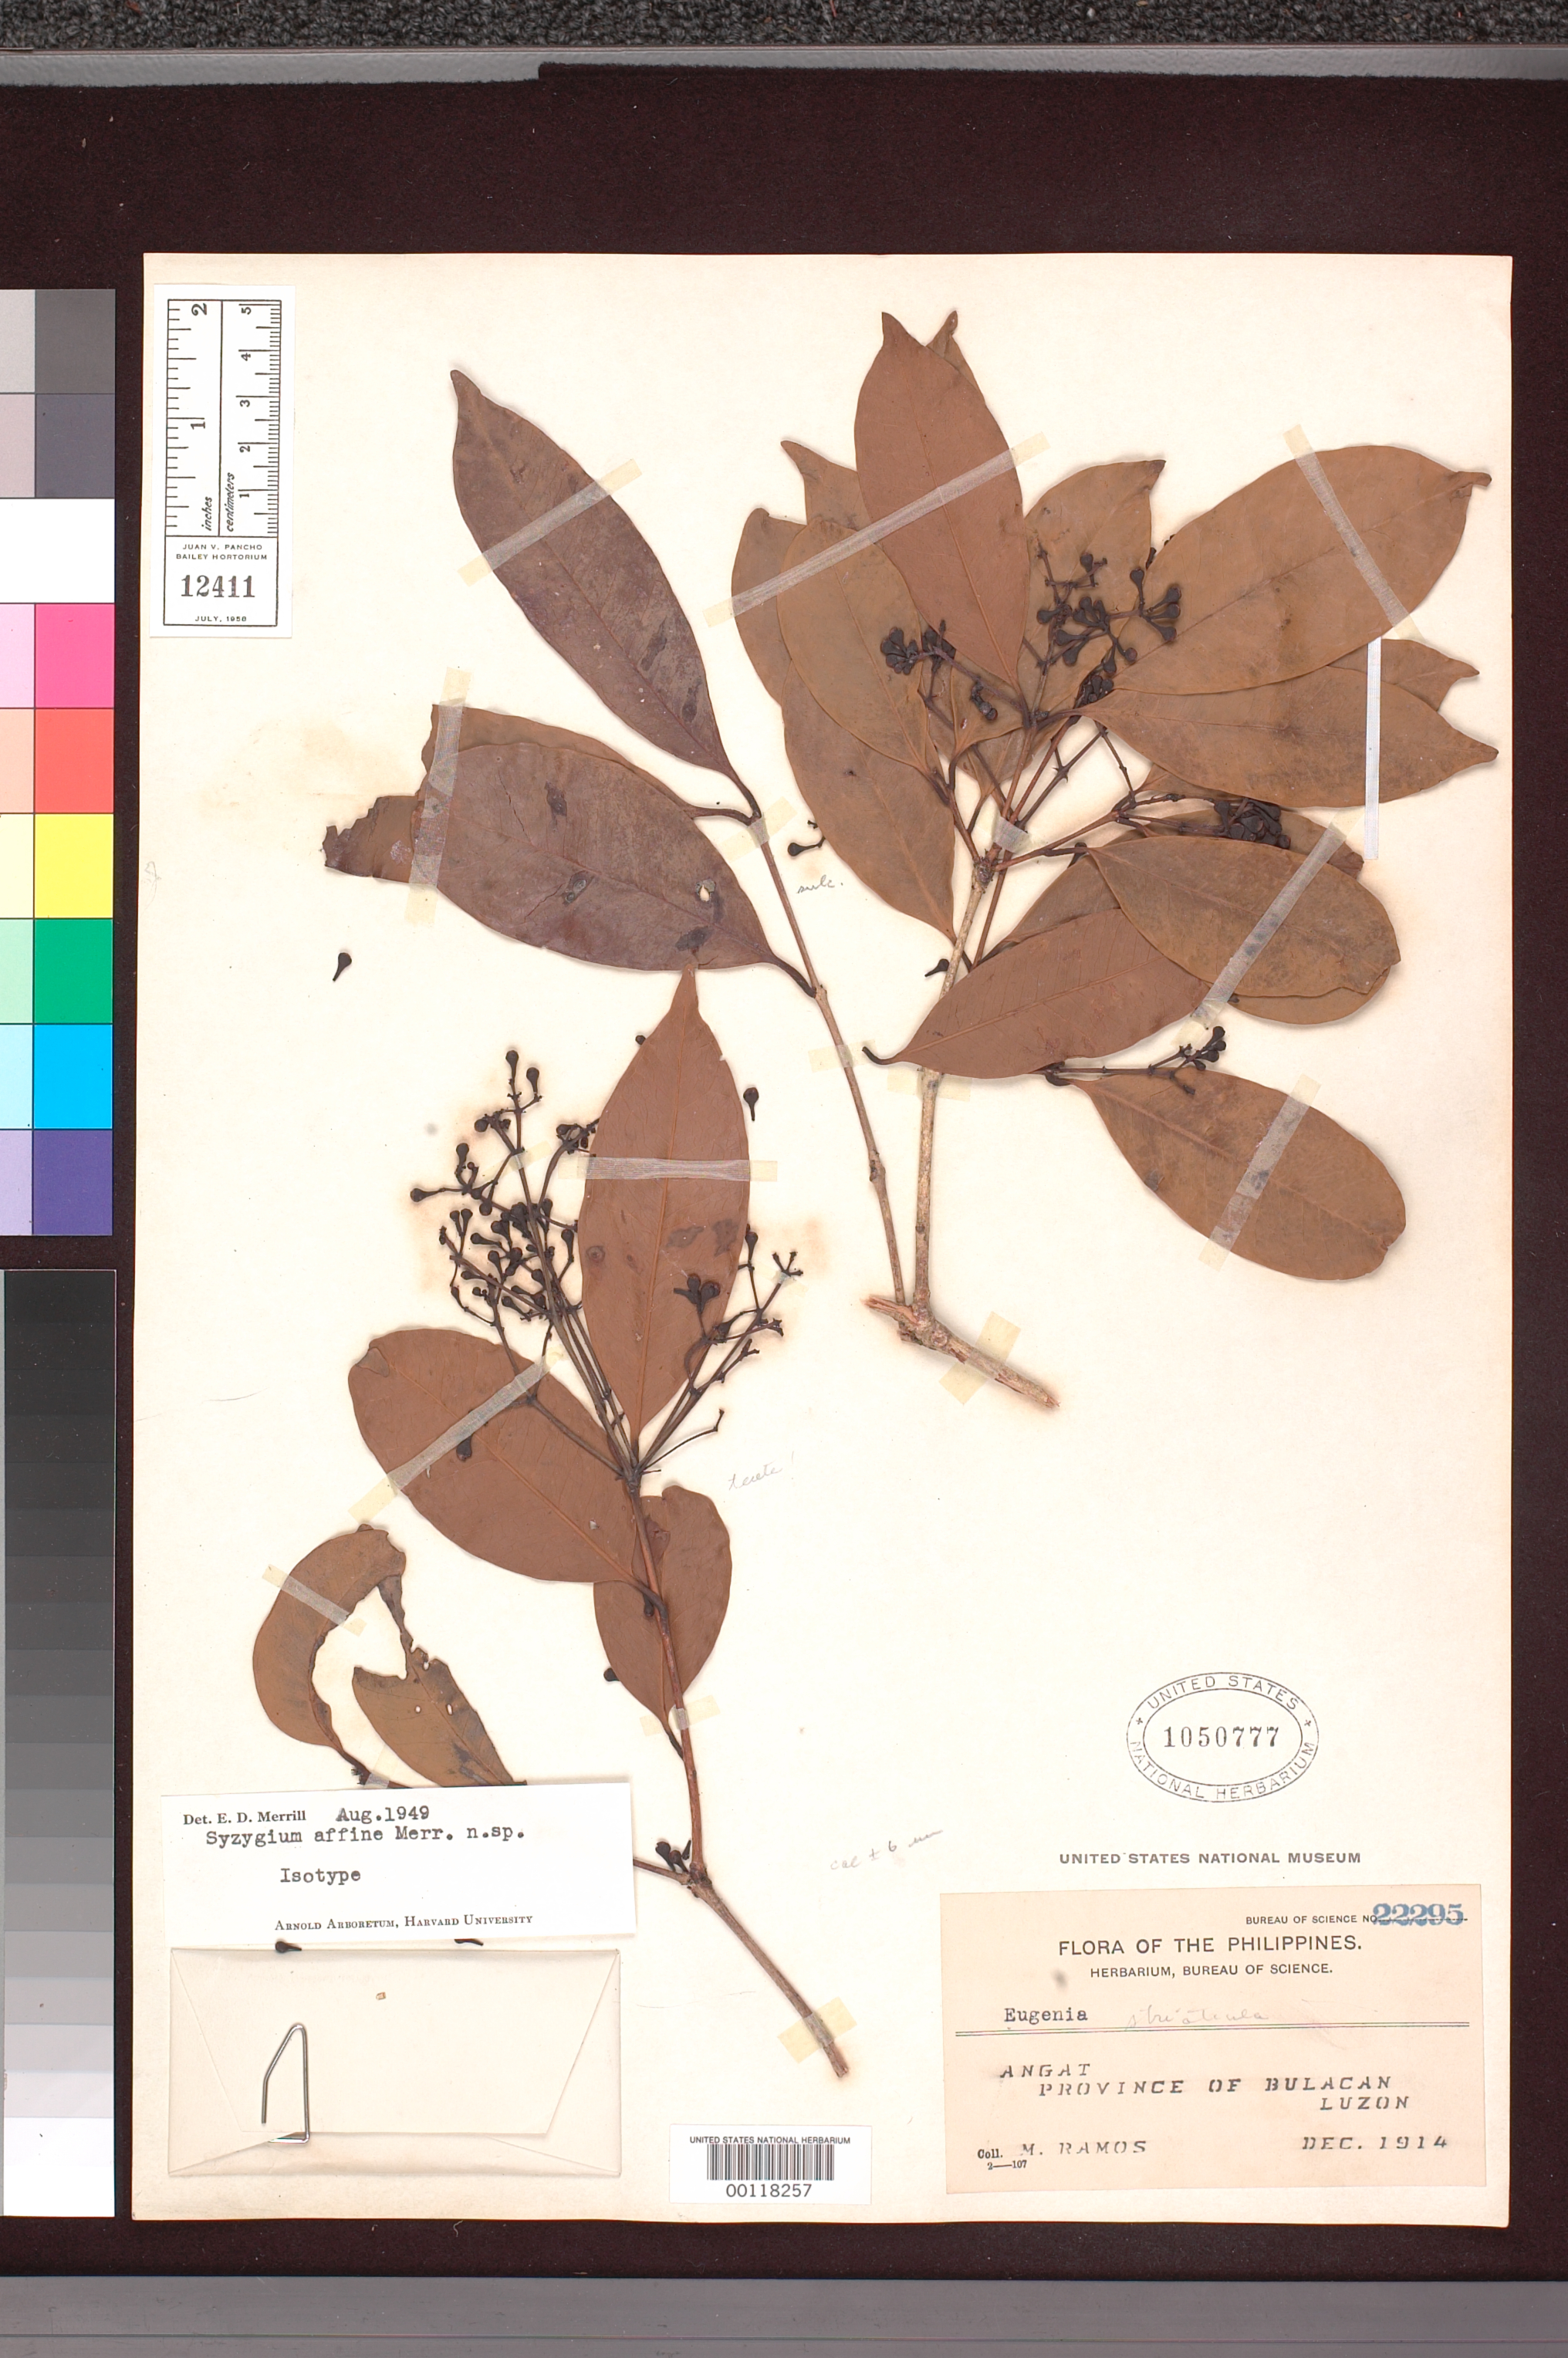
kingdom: Plantae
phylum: Tracheophyta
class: Magnoliopsida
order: Myrtales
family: Myrtaceae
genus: Syzygium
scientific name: Syzygium affine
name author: Merr.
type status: Isotype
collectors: M. Ramos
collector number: Bur. Sci. 22295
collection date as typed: Dec 1914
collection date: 1914-12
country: Philippines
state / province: Central Luzon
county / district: Bulacan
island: Luzon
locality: Angat.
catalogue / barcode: US 1050777